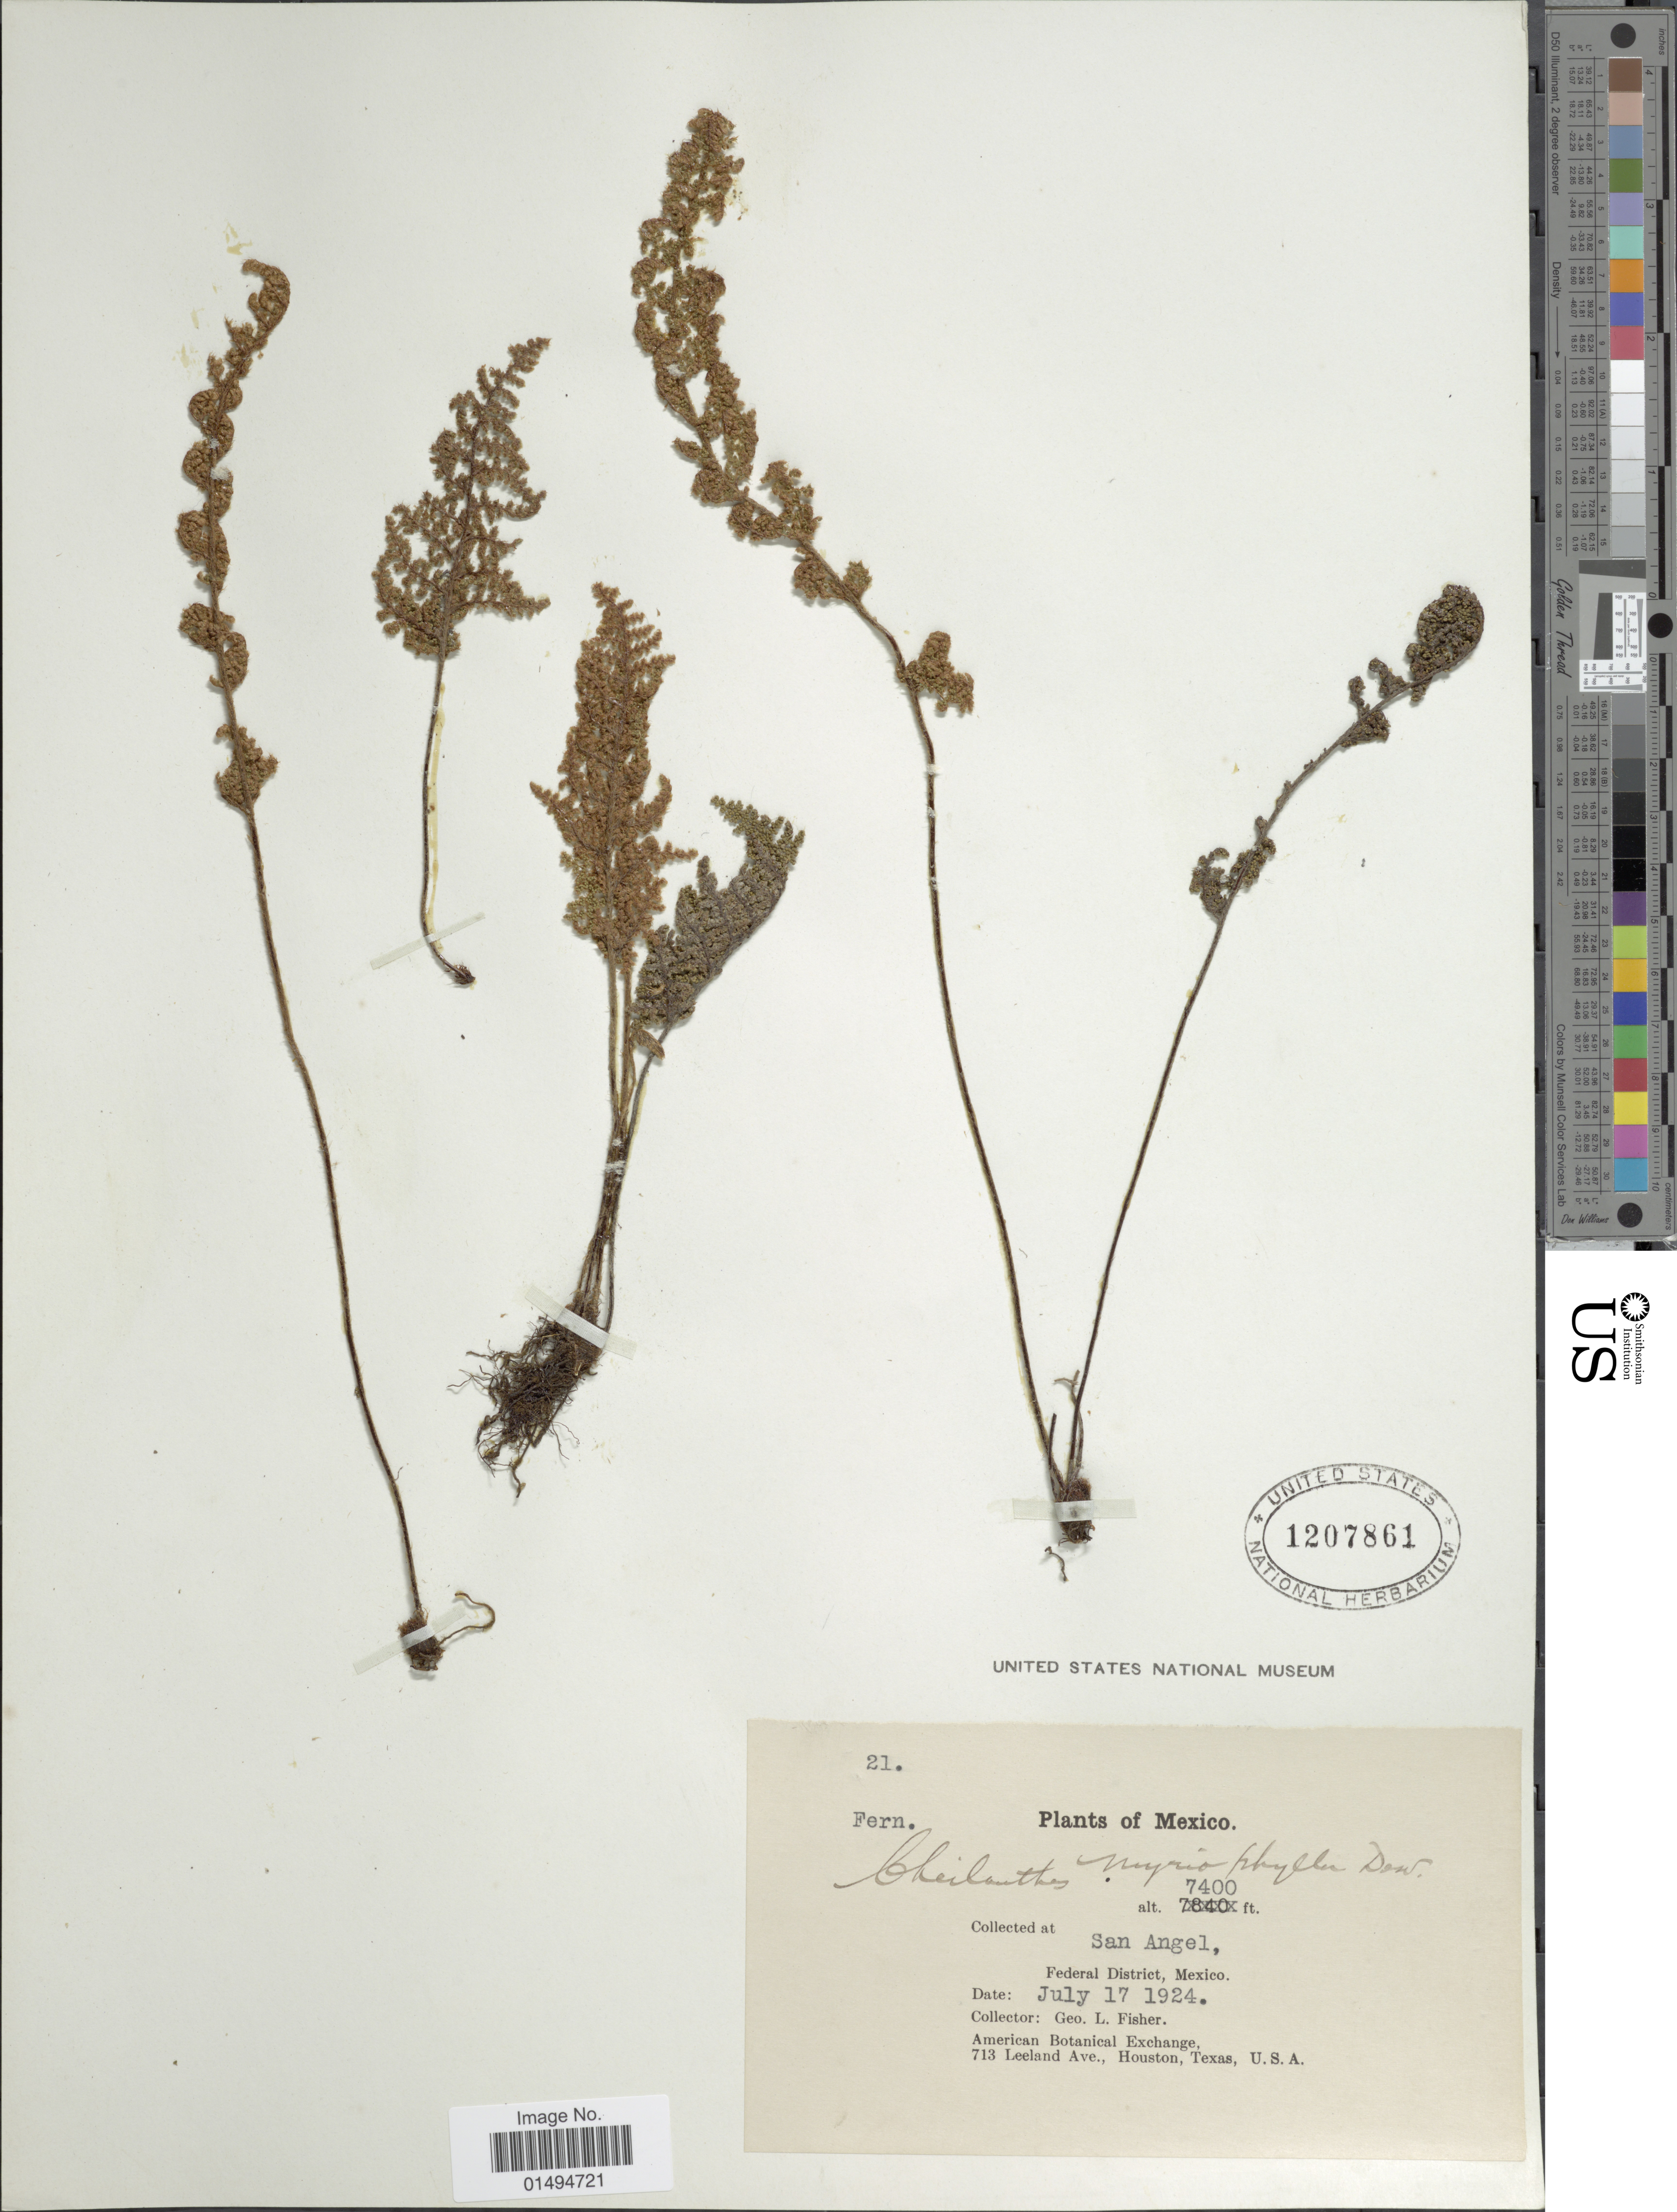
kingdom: Plantae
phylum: Tracheophyta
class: Polypodiopsida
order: Polypodiales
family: Pteridaceae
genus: Myriopteris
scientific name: Myriopteris myriophylla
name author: (Desv.) J. Sm.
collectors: G. L. Fisher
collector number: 21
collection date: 1924-07-17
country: Mexico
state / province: Distrito Federal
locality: San Angel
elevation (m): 2256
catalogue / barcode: US 1207861